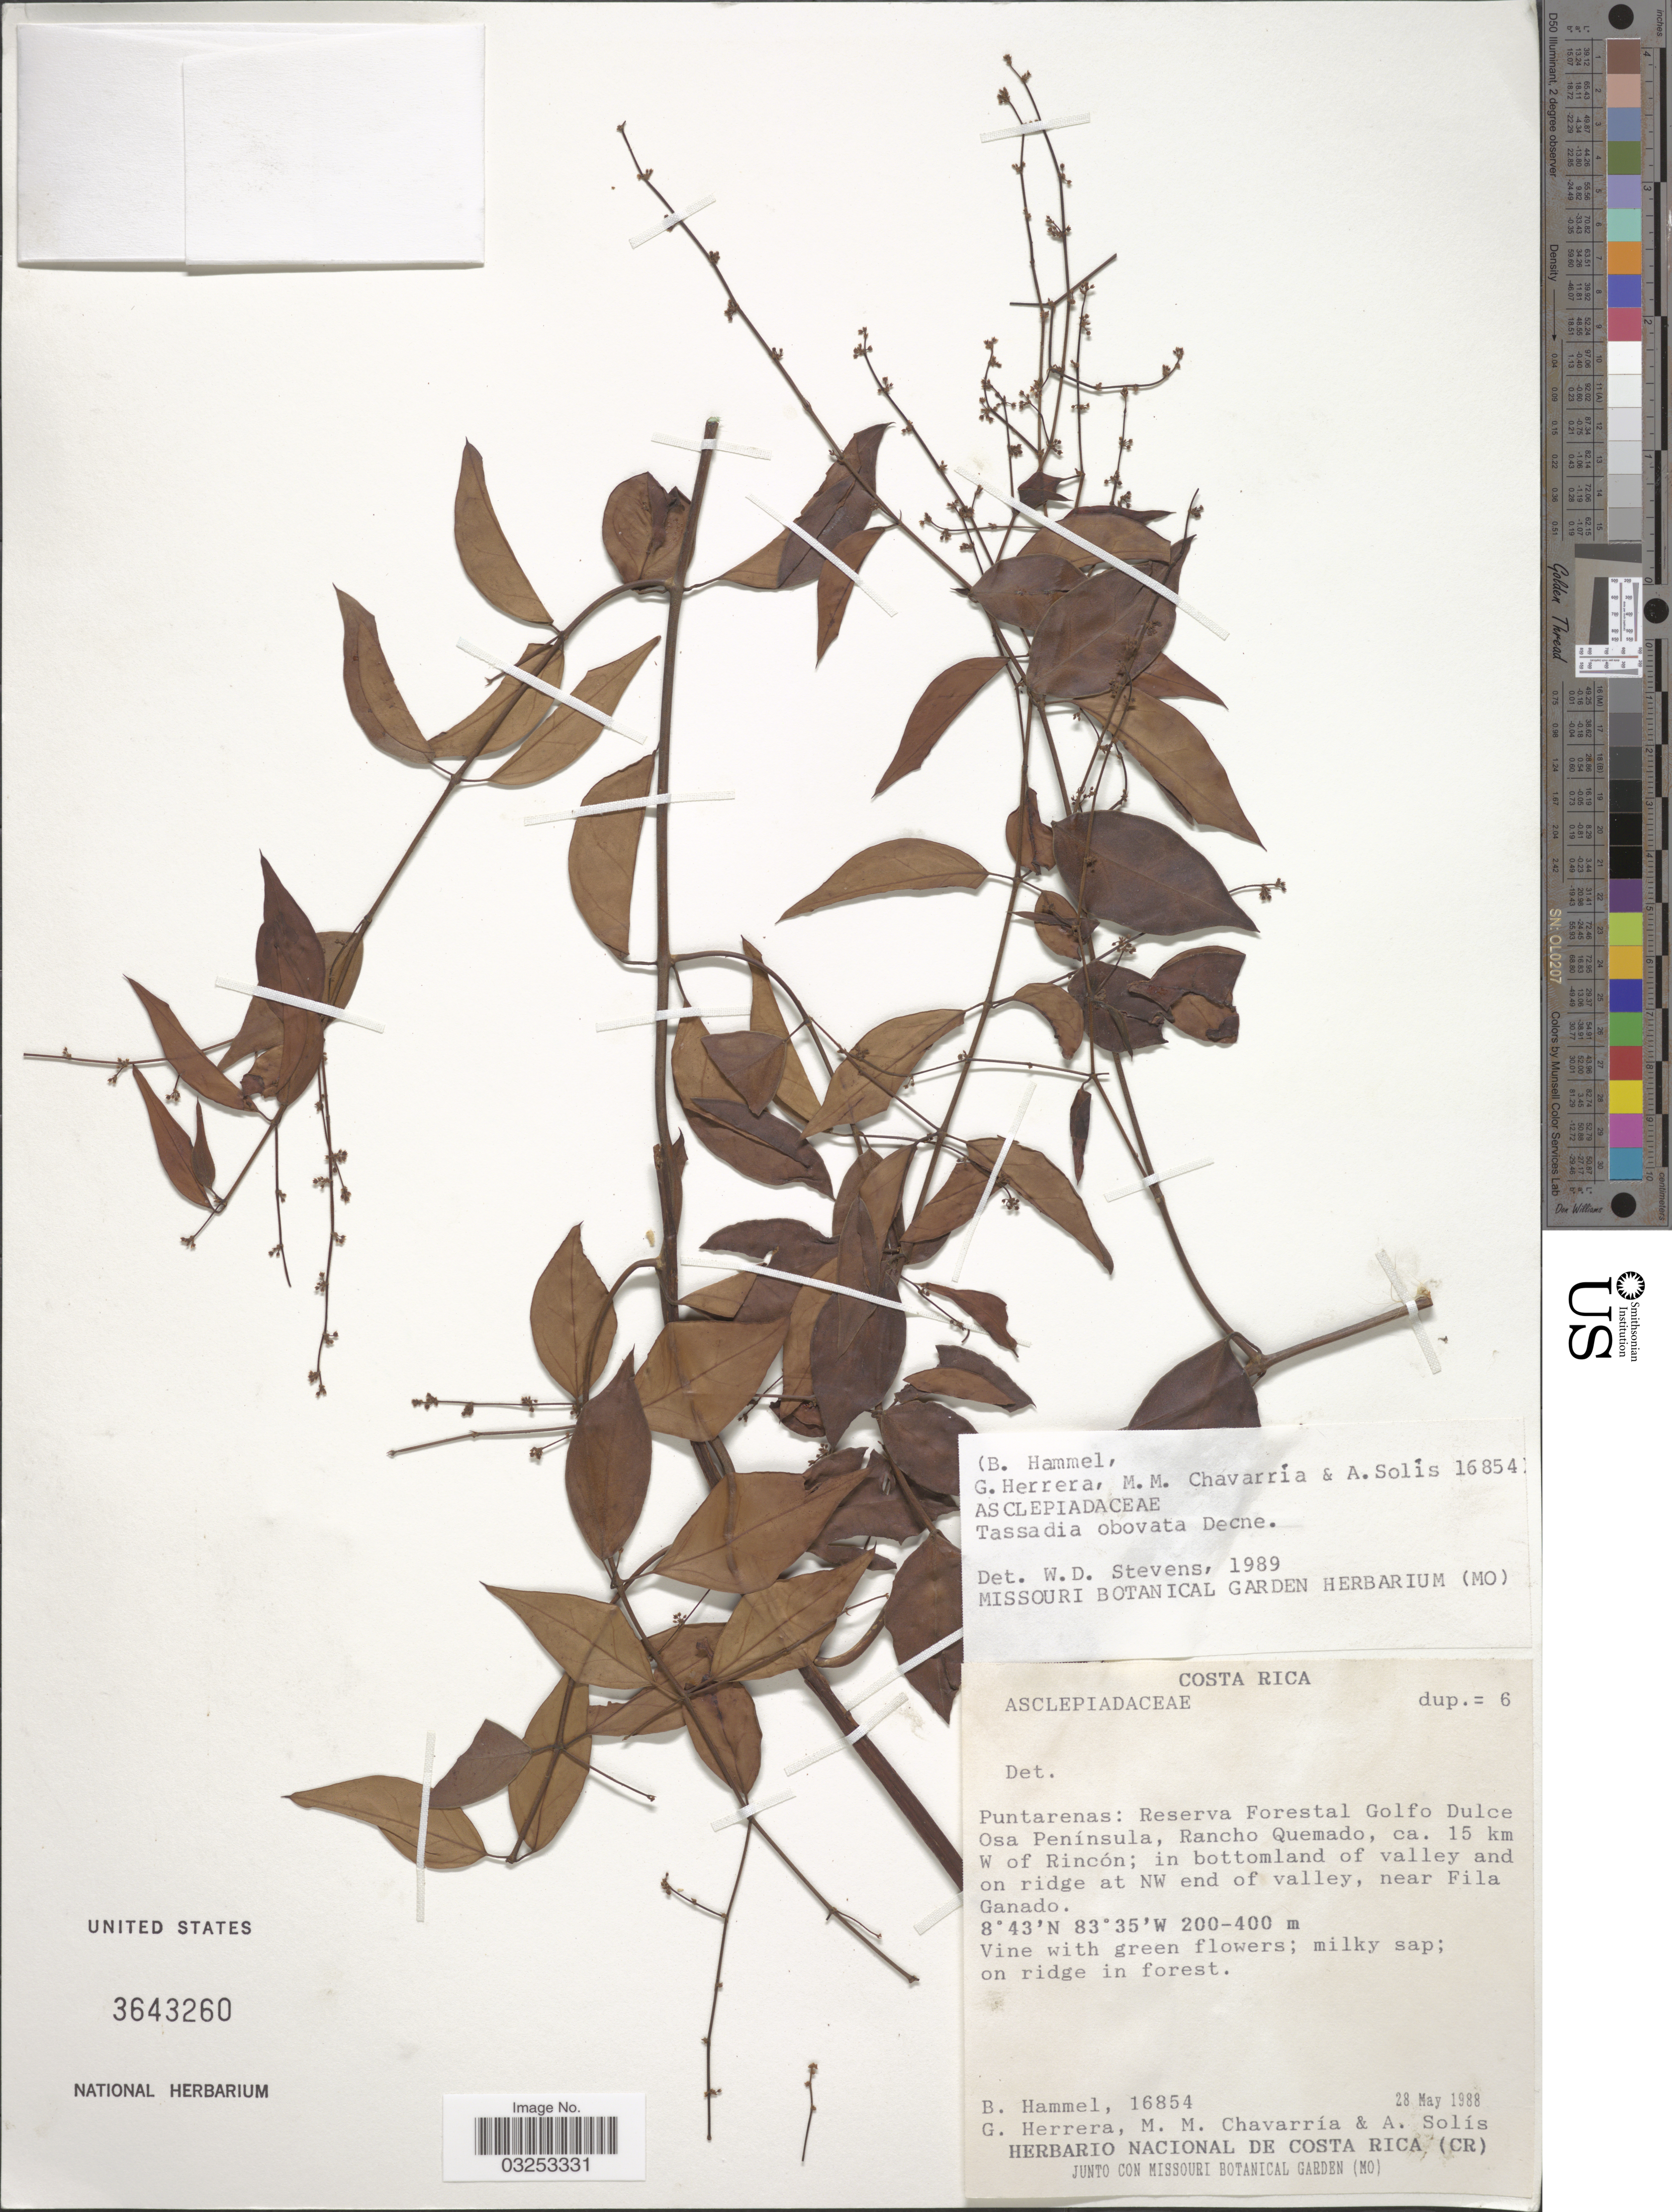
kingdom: Plantae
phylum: Tracheophyta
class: Magnoliopsida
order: Gentianales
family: Apocynaceae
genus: Tassadia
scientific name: Tassadia obovata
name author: Decne.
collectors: B. Hammel, G. Herrera, M. Chavarria & A. Solis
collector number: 16854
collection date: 1988-05-28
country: Costa Rica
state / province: Puntarenas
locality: Reserva Forestal Golfo Dulce Osa Península, Rancho Quemado, ca. 15 km W of Rincón; in bottomland of valley and on ridge at NW end of valley, near Fila Ganado.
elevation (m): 200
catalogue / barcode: US 3643260